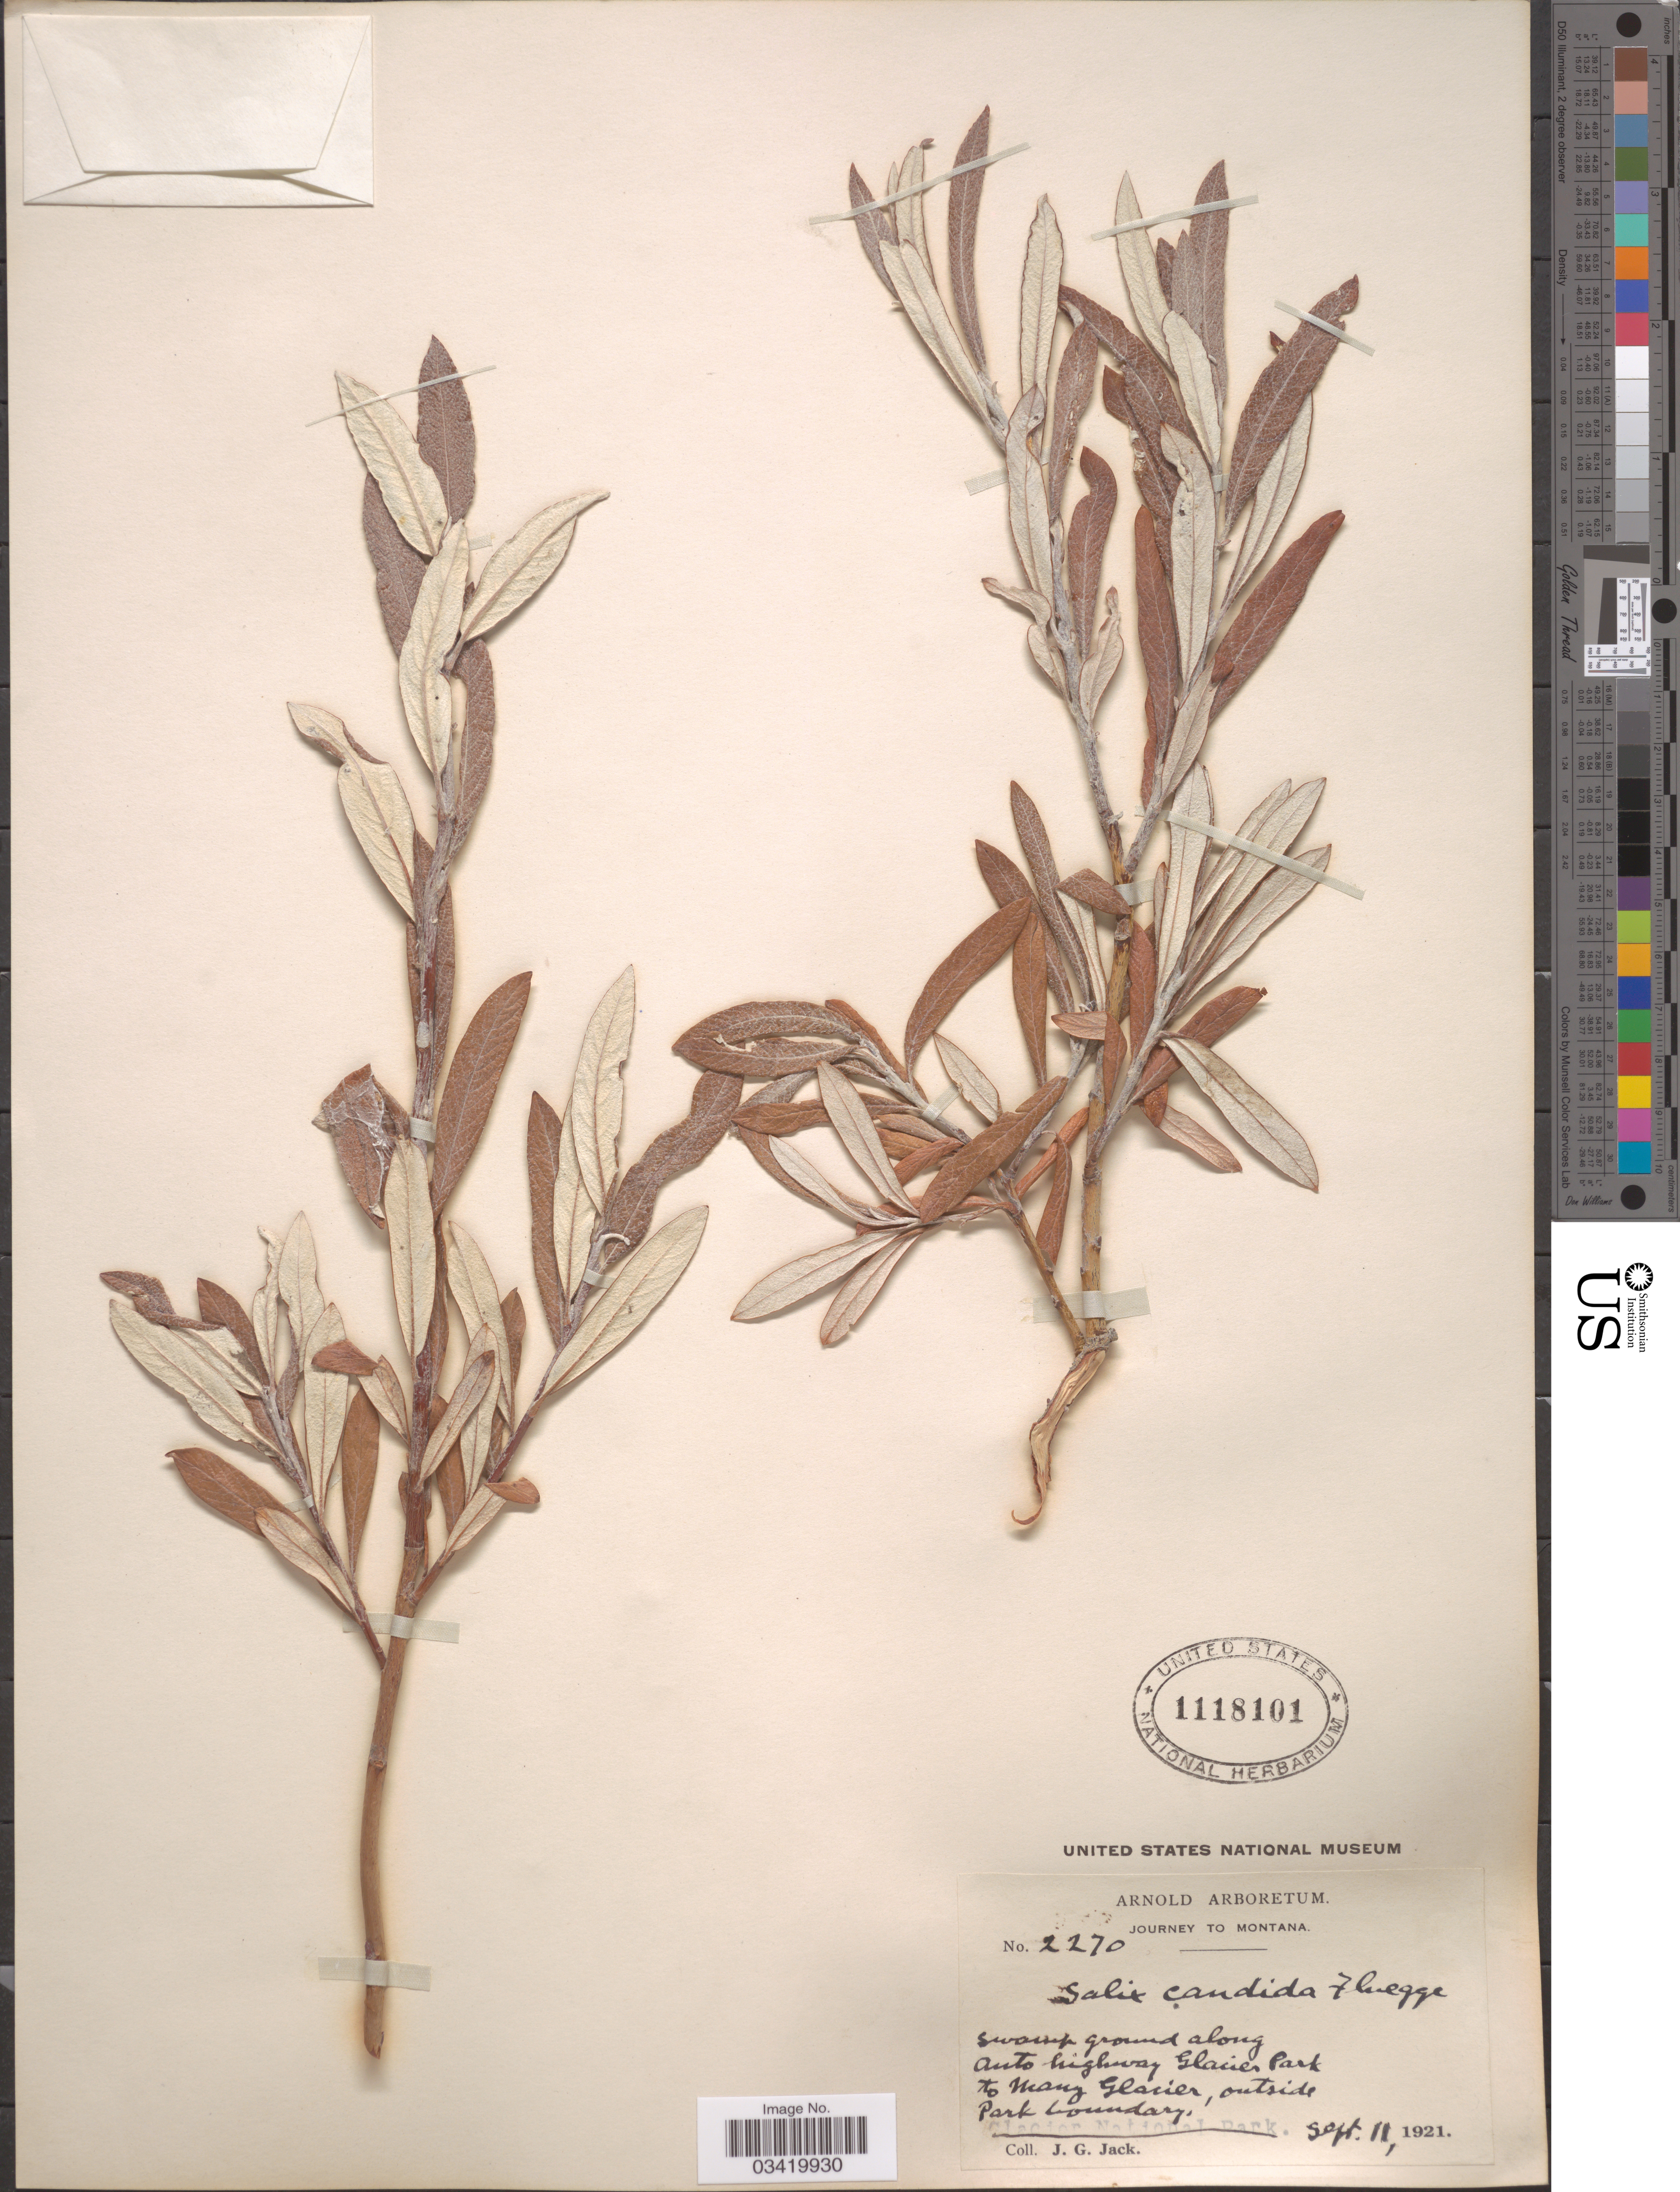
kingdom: Plantae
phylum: Tracheophyta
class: Magnoliopsida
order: Malpighiales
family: Salicaceae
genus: Salix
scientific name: Salix candida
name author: Flüggé ex Willd.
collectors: J. G. Jack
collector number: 2270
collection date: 1921-09-11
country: United States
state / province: Montana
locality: Swamp ground along Auto highway Glacier Park to Many Glacier, outside Park boundary.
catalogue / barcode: US 1118101